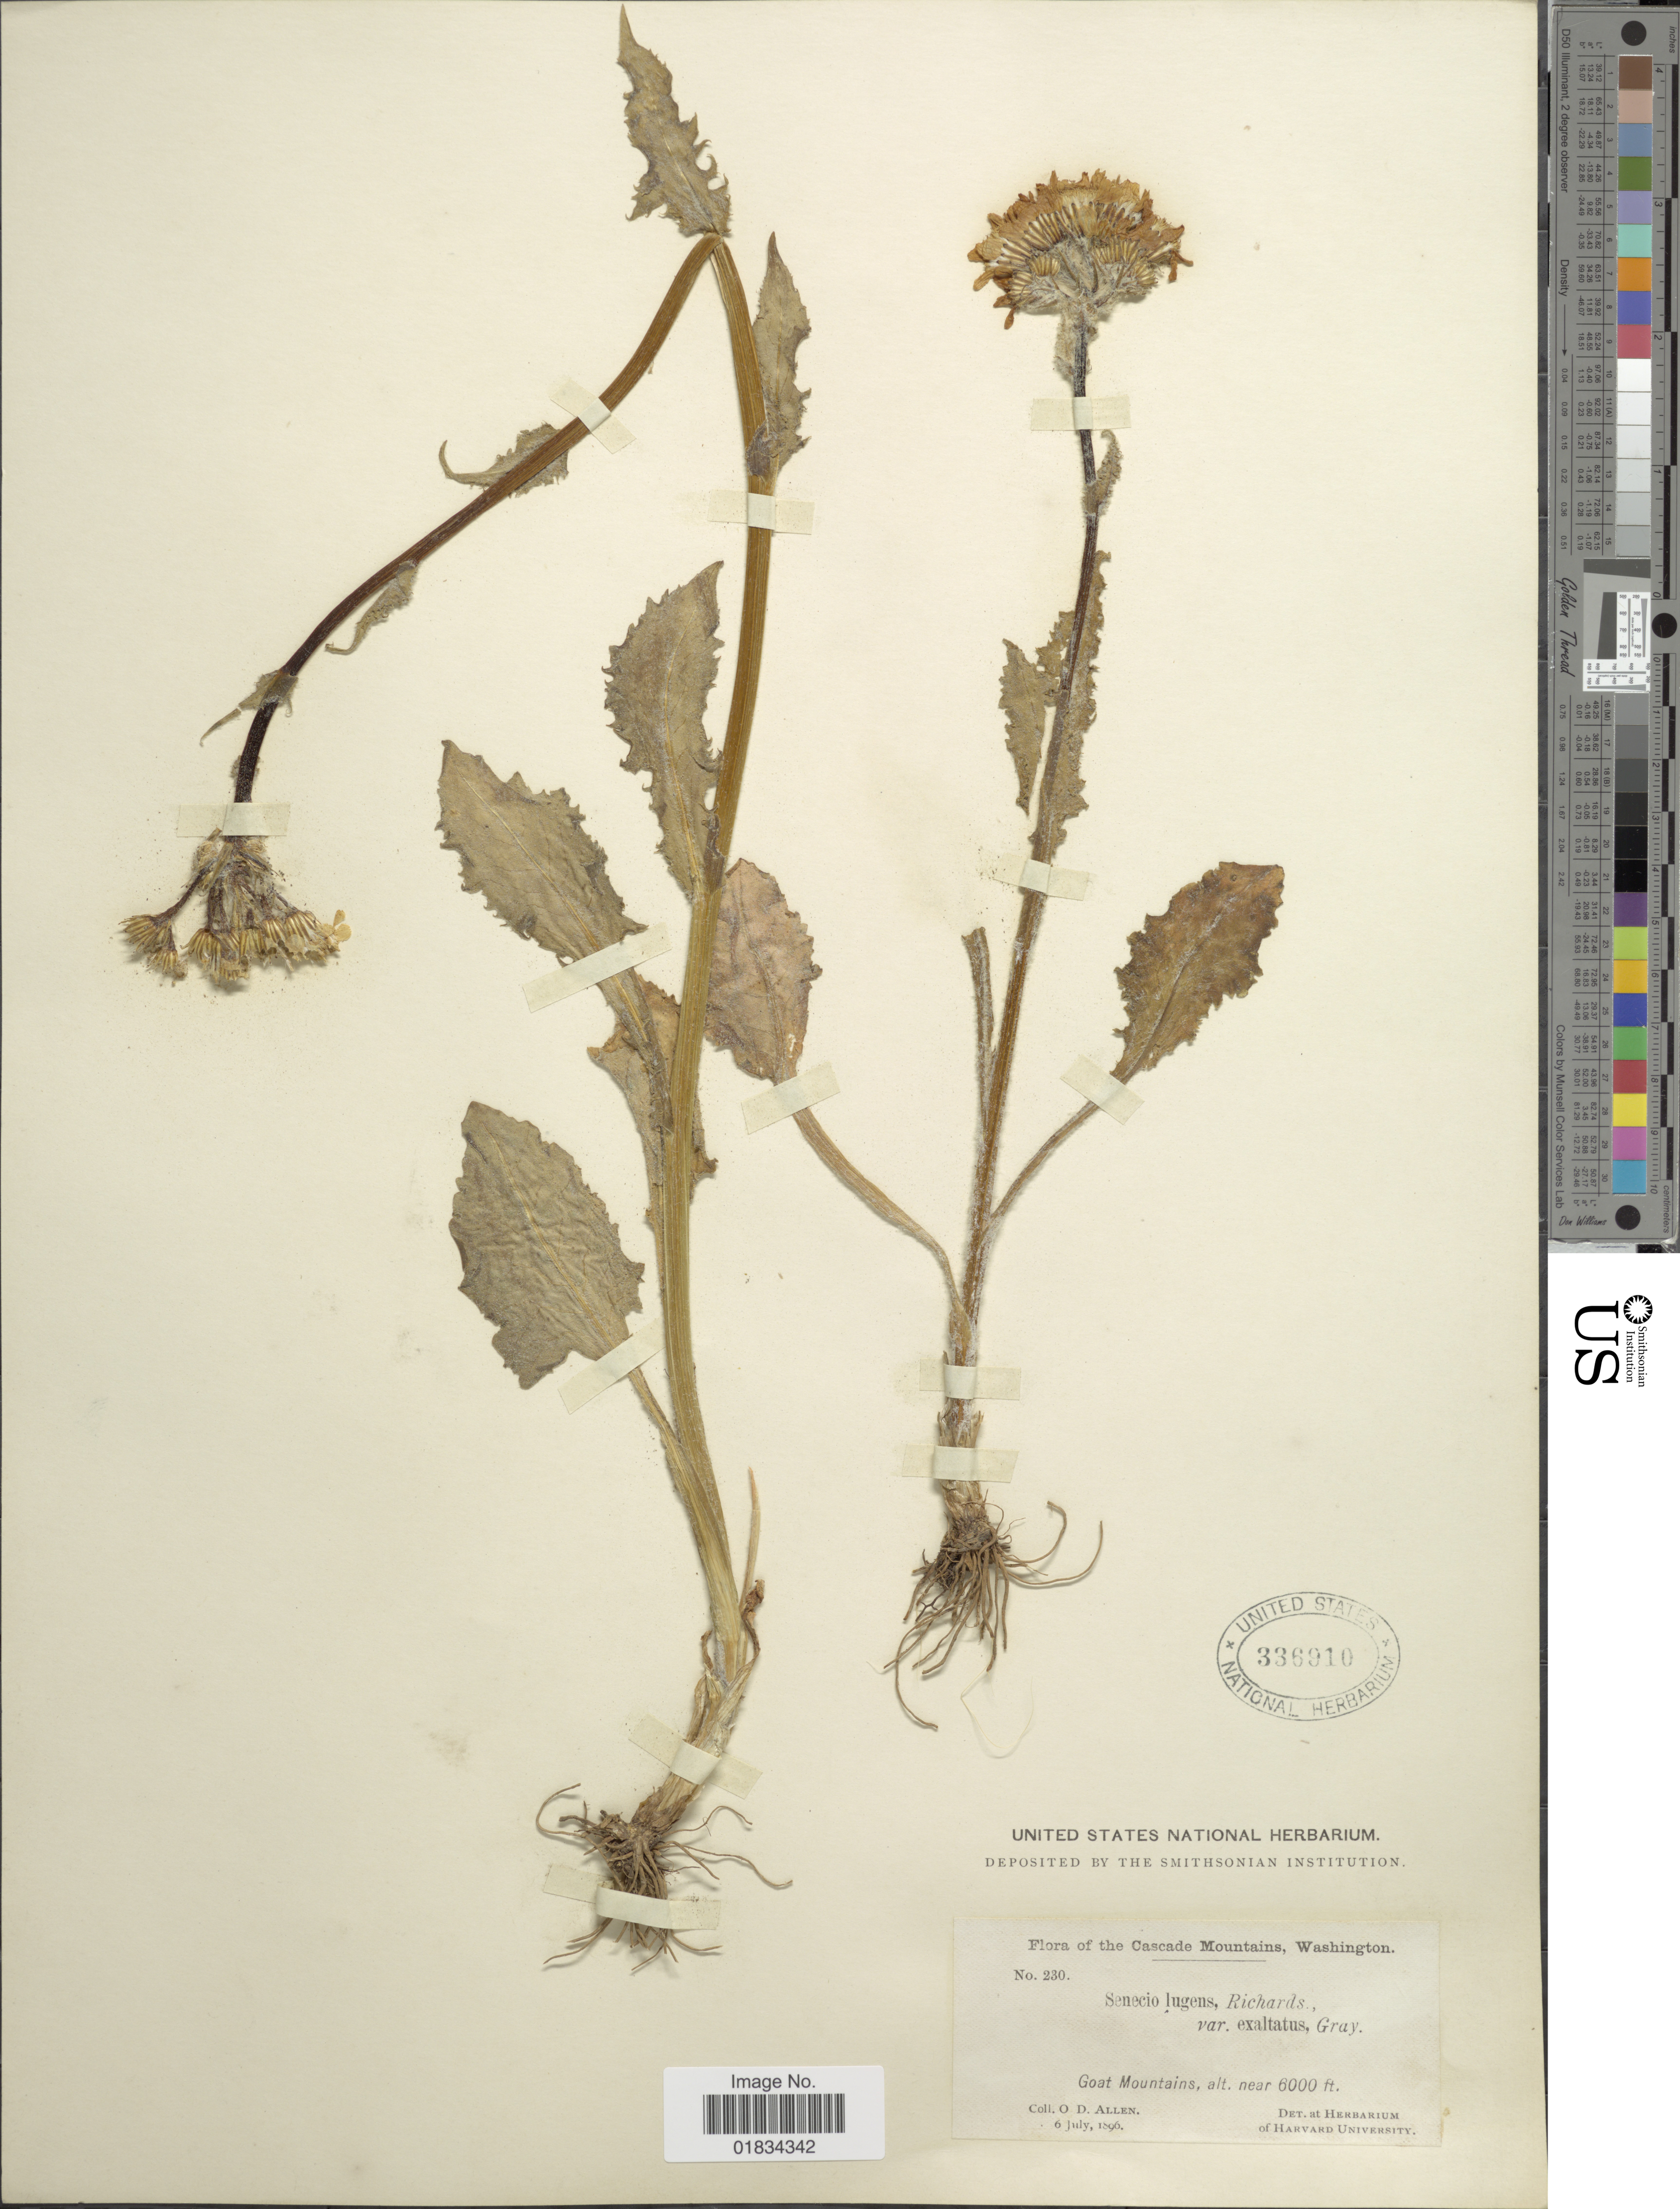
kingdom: Plantae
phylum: Tracheophyta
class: Magnoliopsida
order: Asterales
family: Asteraceae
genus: Senecio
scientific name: Senecio integerrimus var. ochroleucus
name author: (A. Gray) Cronq.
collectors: O. D. Allen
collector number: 230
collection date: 1896-07-06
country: United States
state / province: Washington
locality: Cascade Mountains. Goat Mountains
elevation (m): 1829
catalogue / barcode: US 336910